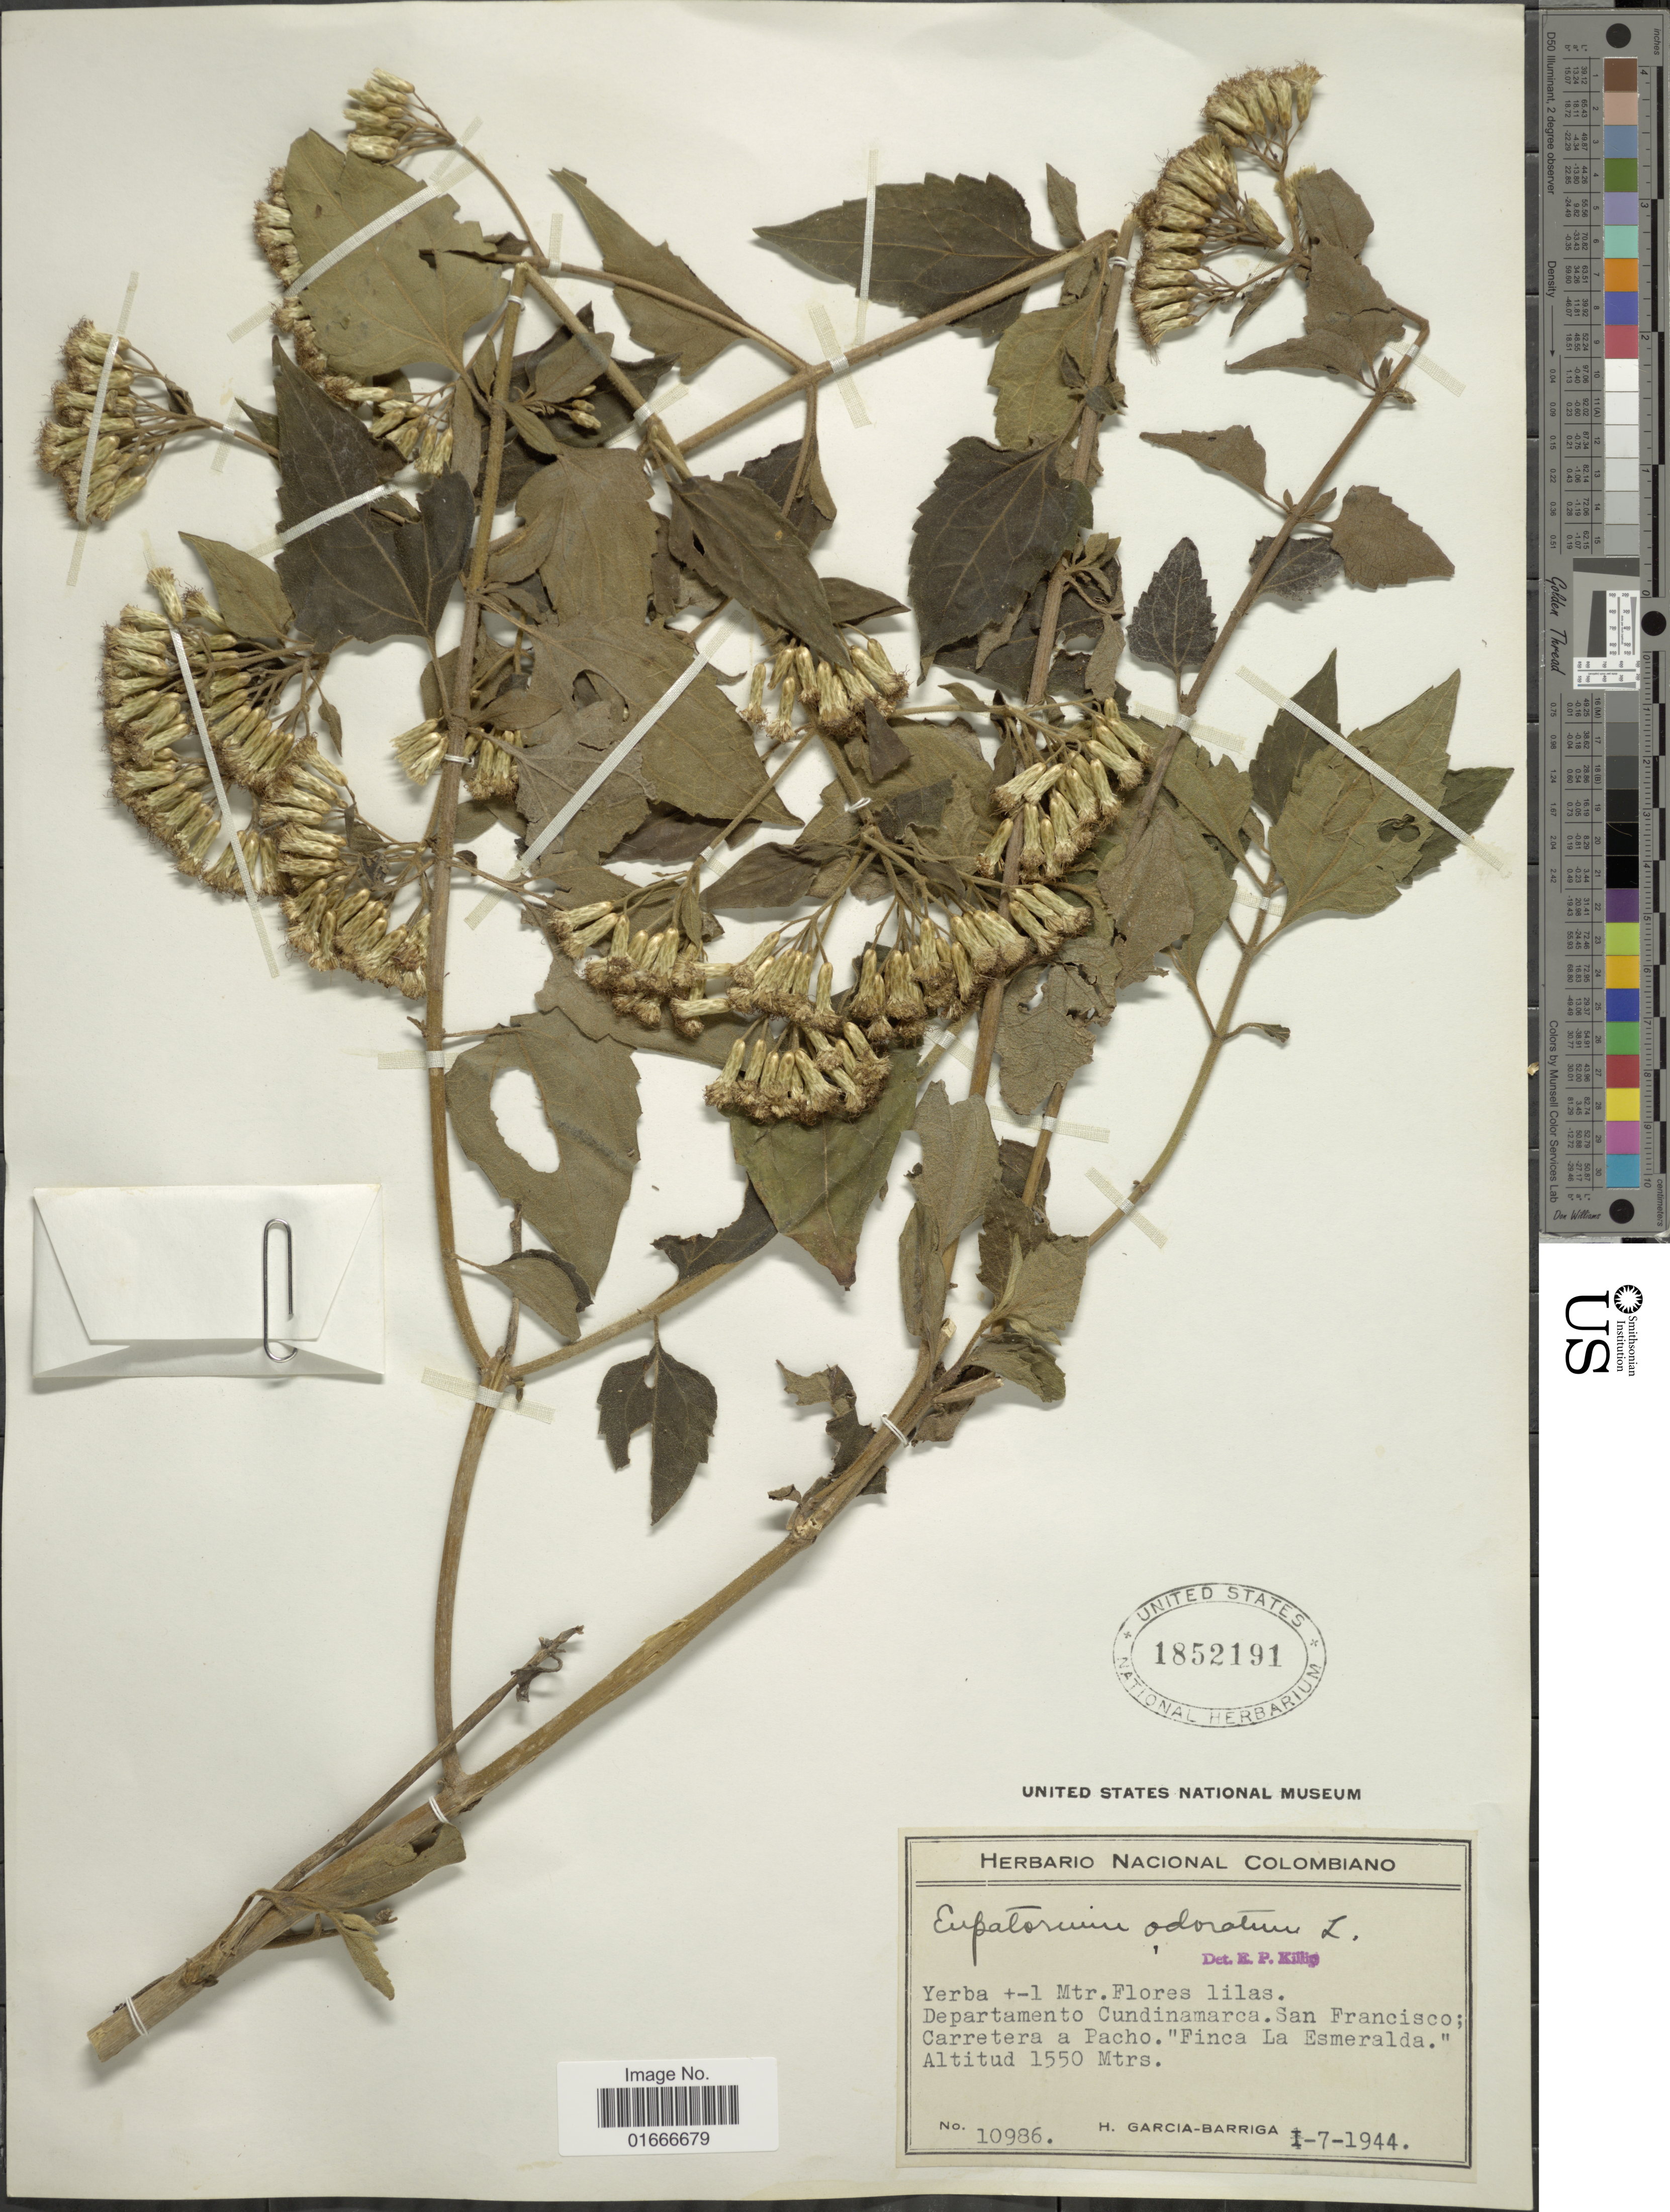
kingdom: Plantae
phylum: Tracheophyta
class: Magnoliopsida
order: Asterales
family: Asteraceae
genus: Chromolaena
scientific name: Chromolaena odorata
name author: (L.) R.M. King & H. Rob.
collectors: H. García Barriga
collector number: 10986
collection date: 1944-01-07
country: Colombia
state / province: Cundinamarca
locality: San Francisco, Carretera a Pacho, Finca La Esmeralda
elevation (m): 1550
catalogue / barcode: US 1852191